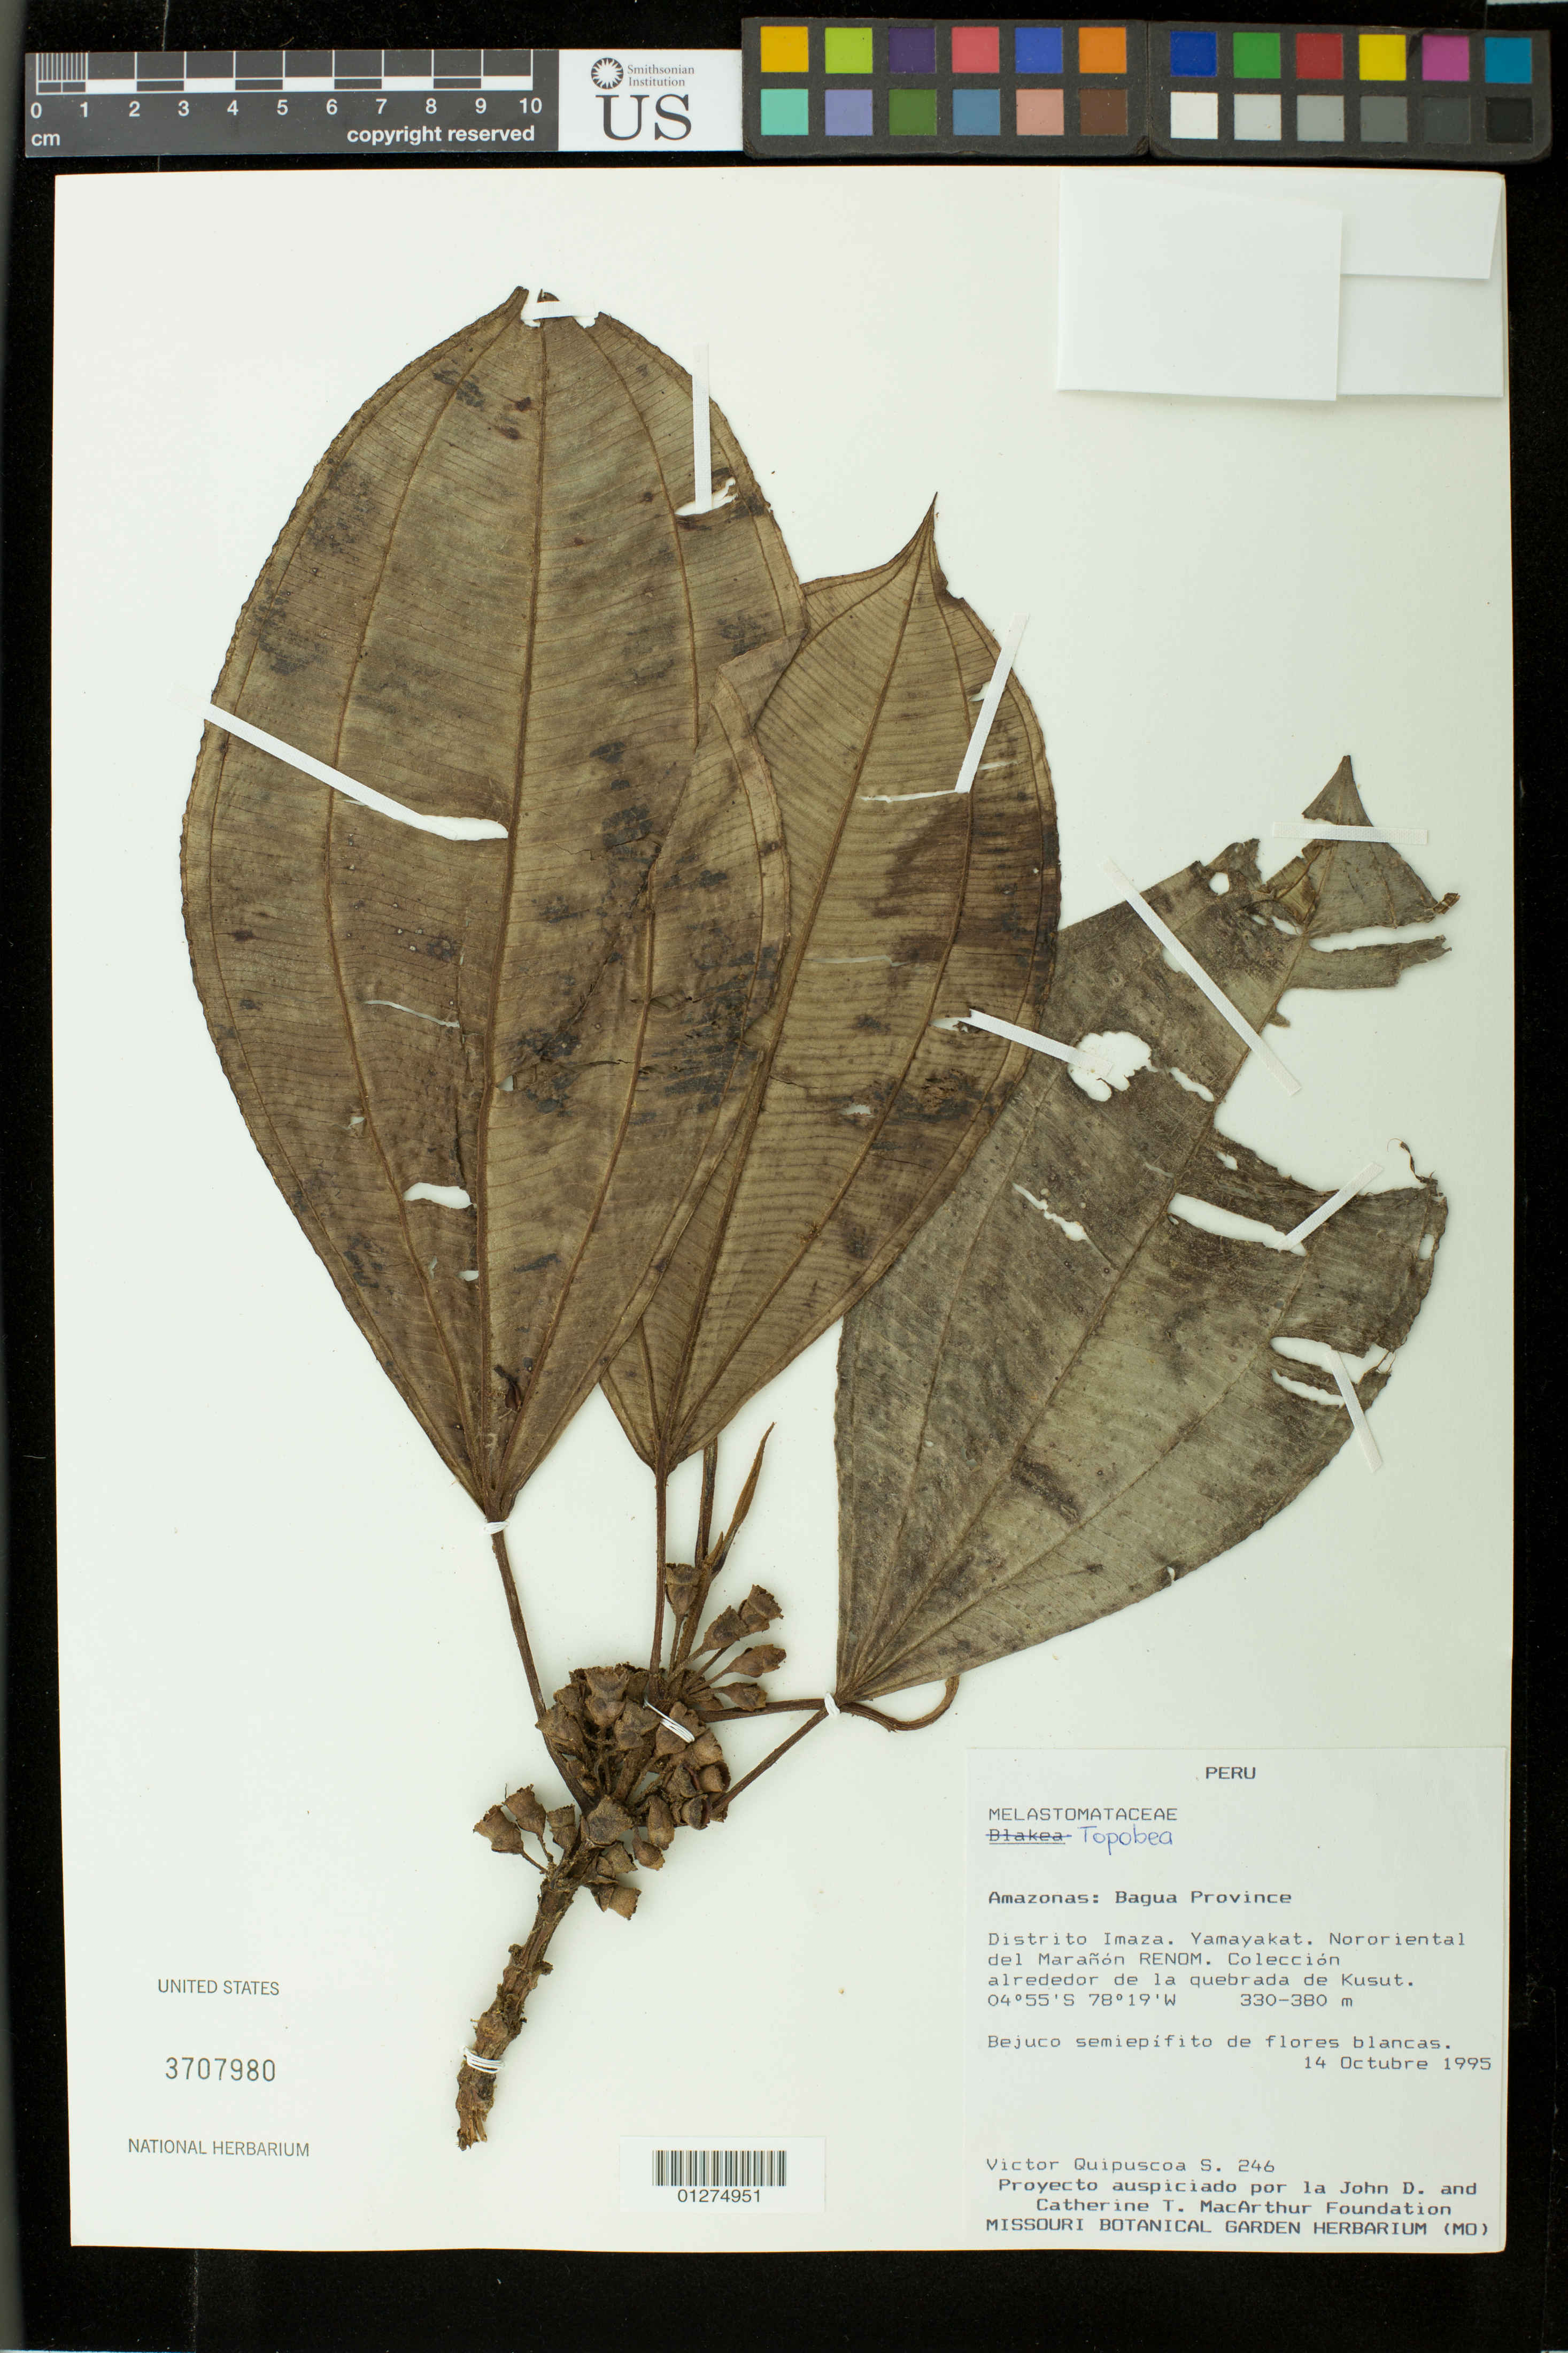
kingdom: Plantae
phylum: Tracheophyta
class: Magnoliopsida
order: Myrtales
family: Melastomataceae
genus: Blakea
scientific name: Blakea multiflora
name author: D. Don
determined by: Michelangeli, F. A.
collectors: V. Quipuscoa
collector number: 246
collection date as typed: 14 Oct 1995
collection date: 1995-10-14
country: Peru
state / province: Amazonas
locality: Prov. Bagua, dtto. Imaza: Yamayakat, nororiental del Marañón RENOM; colección alrededor de la quebrada de Kusut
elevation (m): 330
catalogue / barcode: US 3707980